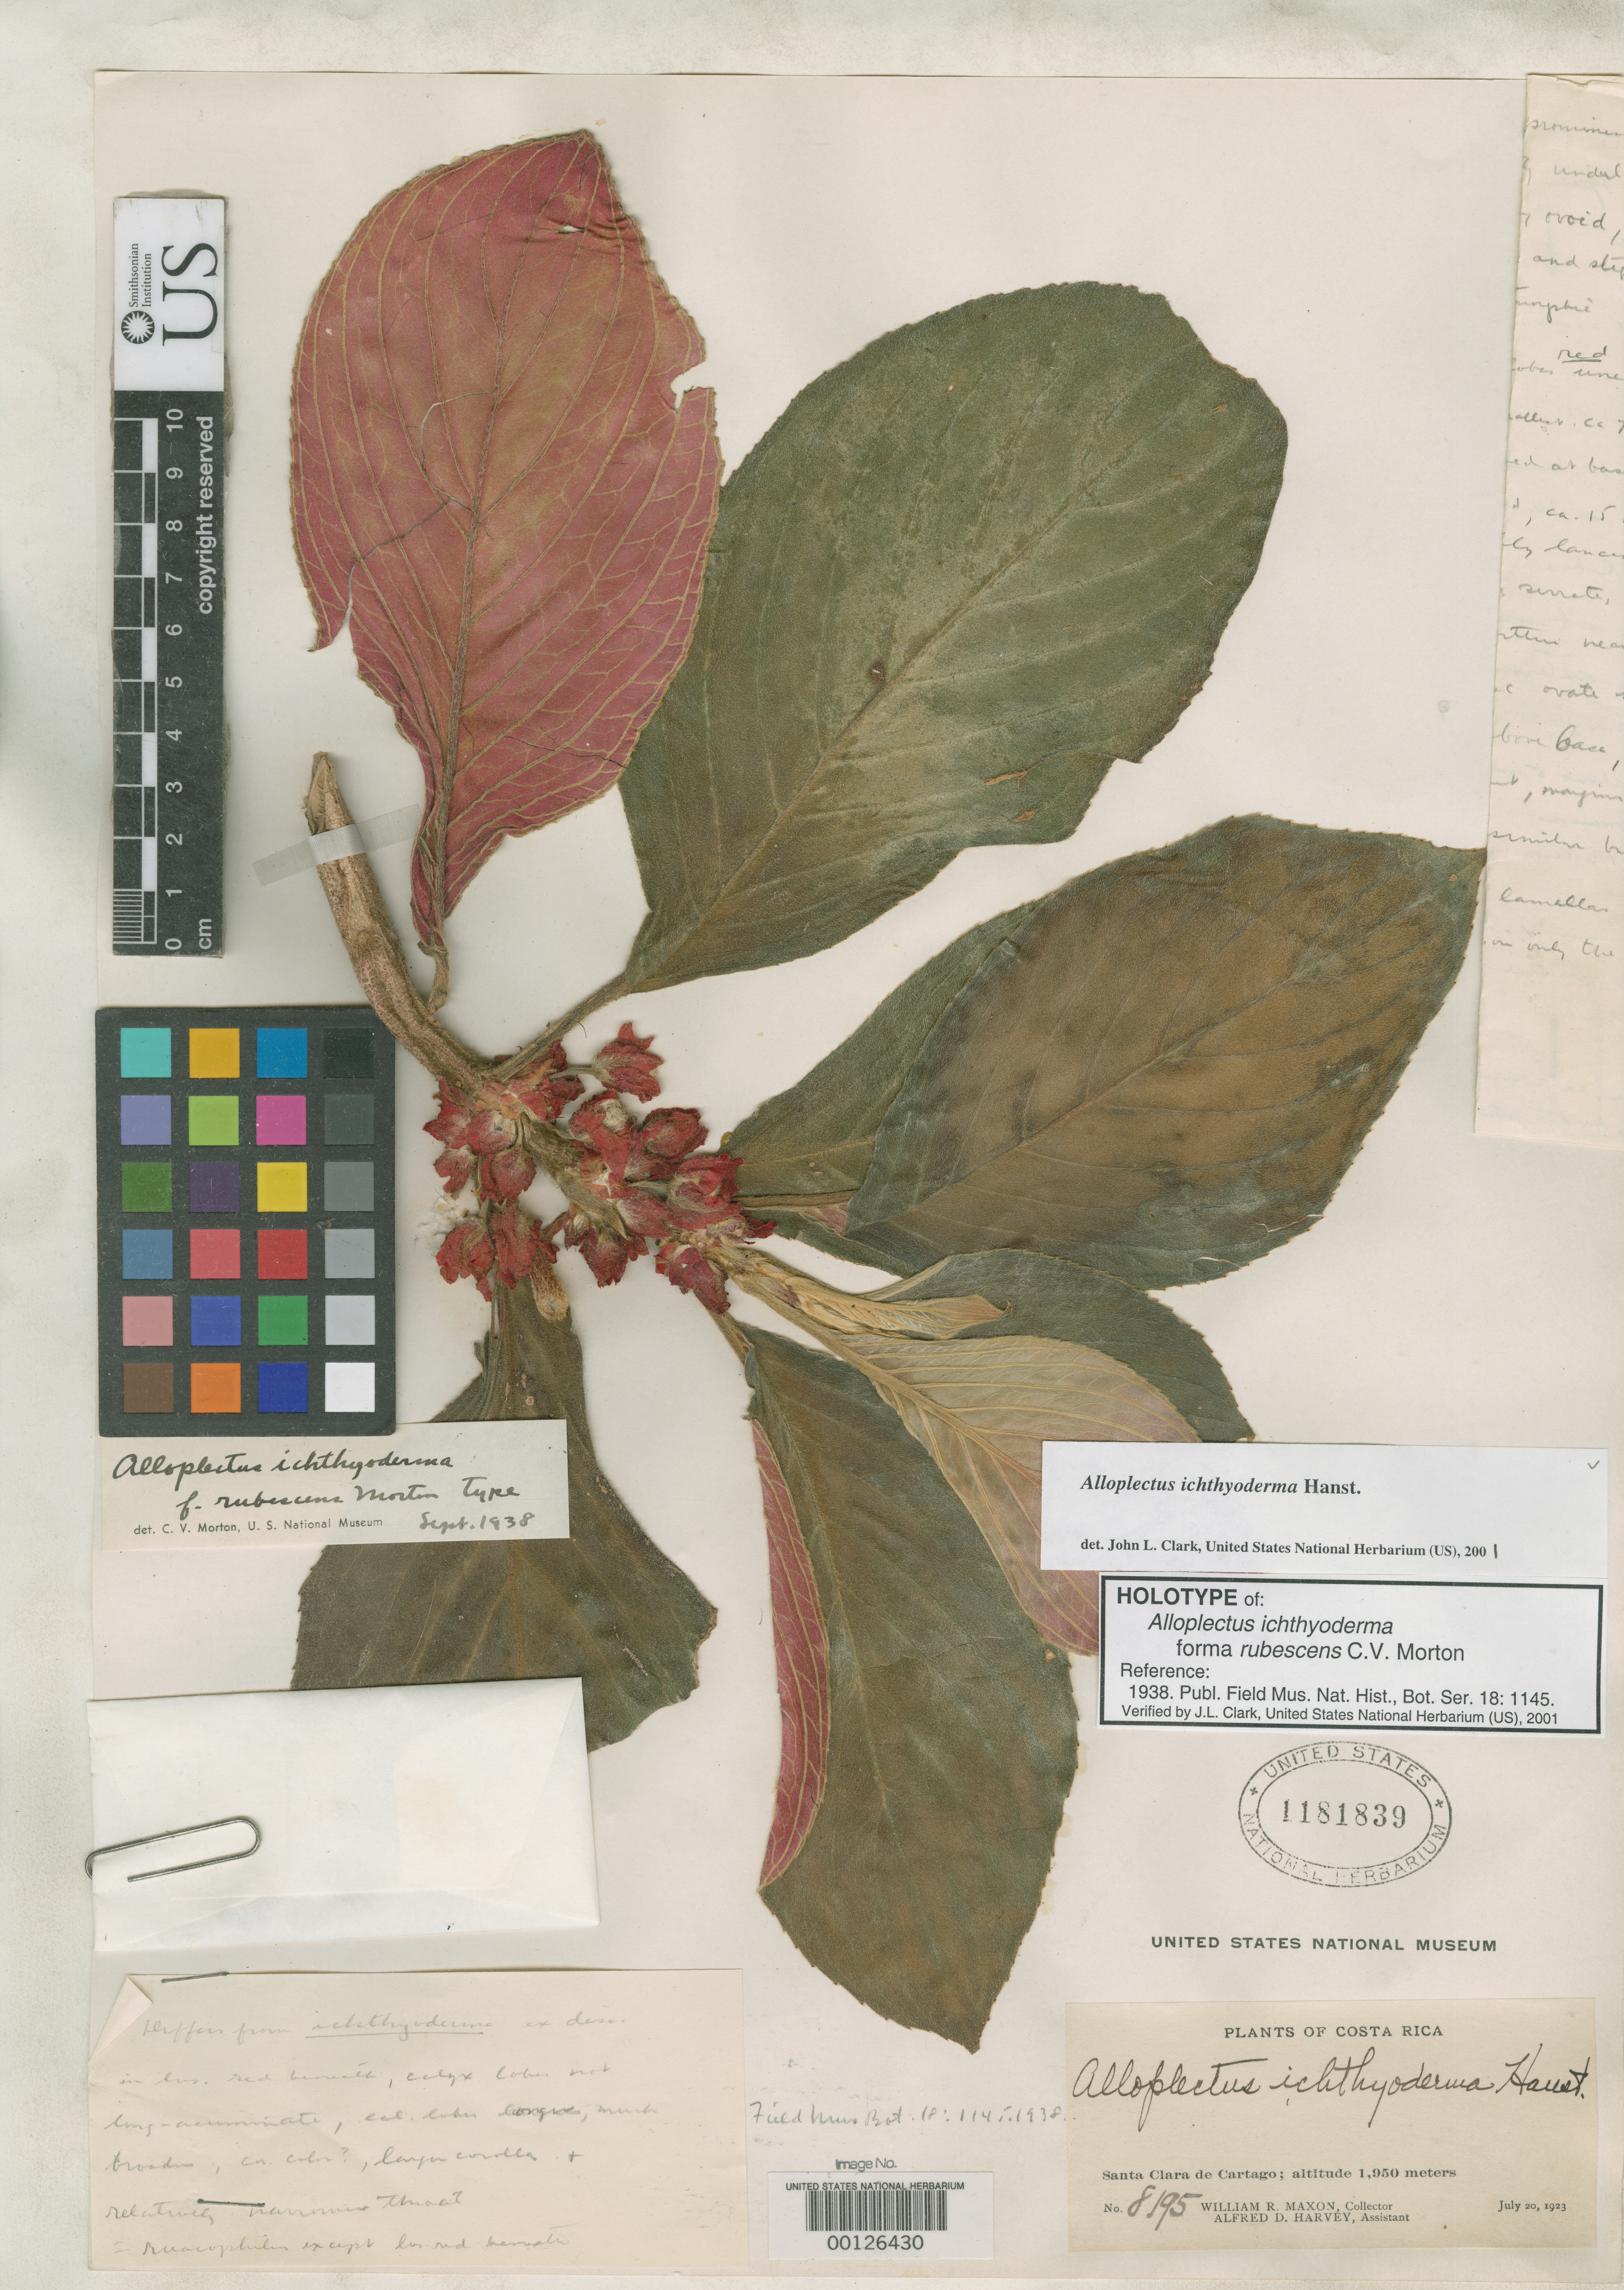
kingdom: Plantae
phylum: Tracheophyta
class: Magnoliopsida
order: Lamiales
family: Gesneriaceae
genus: Alloplectus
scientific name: Alloplectus ichthyoderma f. rubescens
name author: C.V. Morton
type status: Holotype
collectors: W. R. Maxon & A. D. Harvey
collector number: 8195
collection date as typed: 20 Jul 1923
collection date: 1923-07-20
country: Costa Rica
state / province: Cartago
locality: Santa Clara de Cartago.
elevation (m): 1950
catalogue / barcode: US 1181839